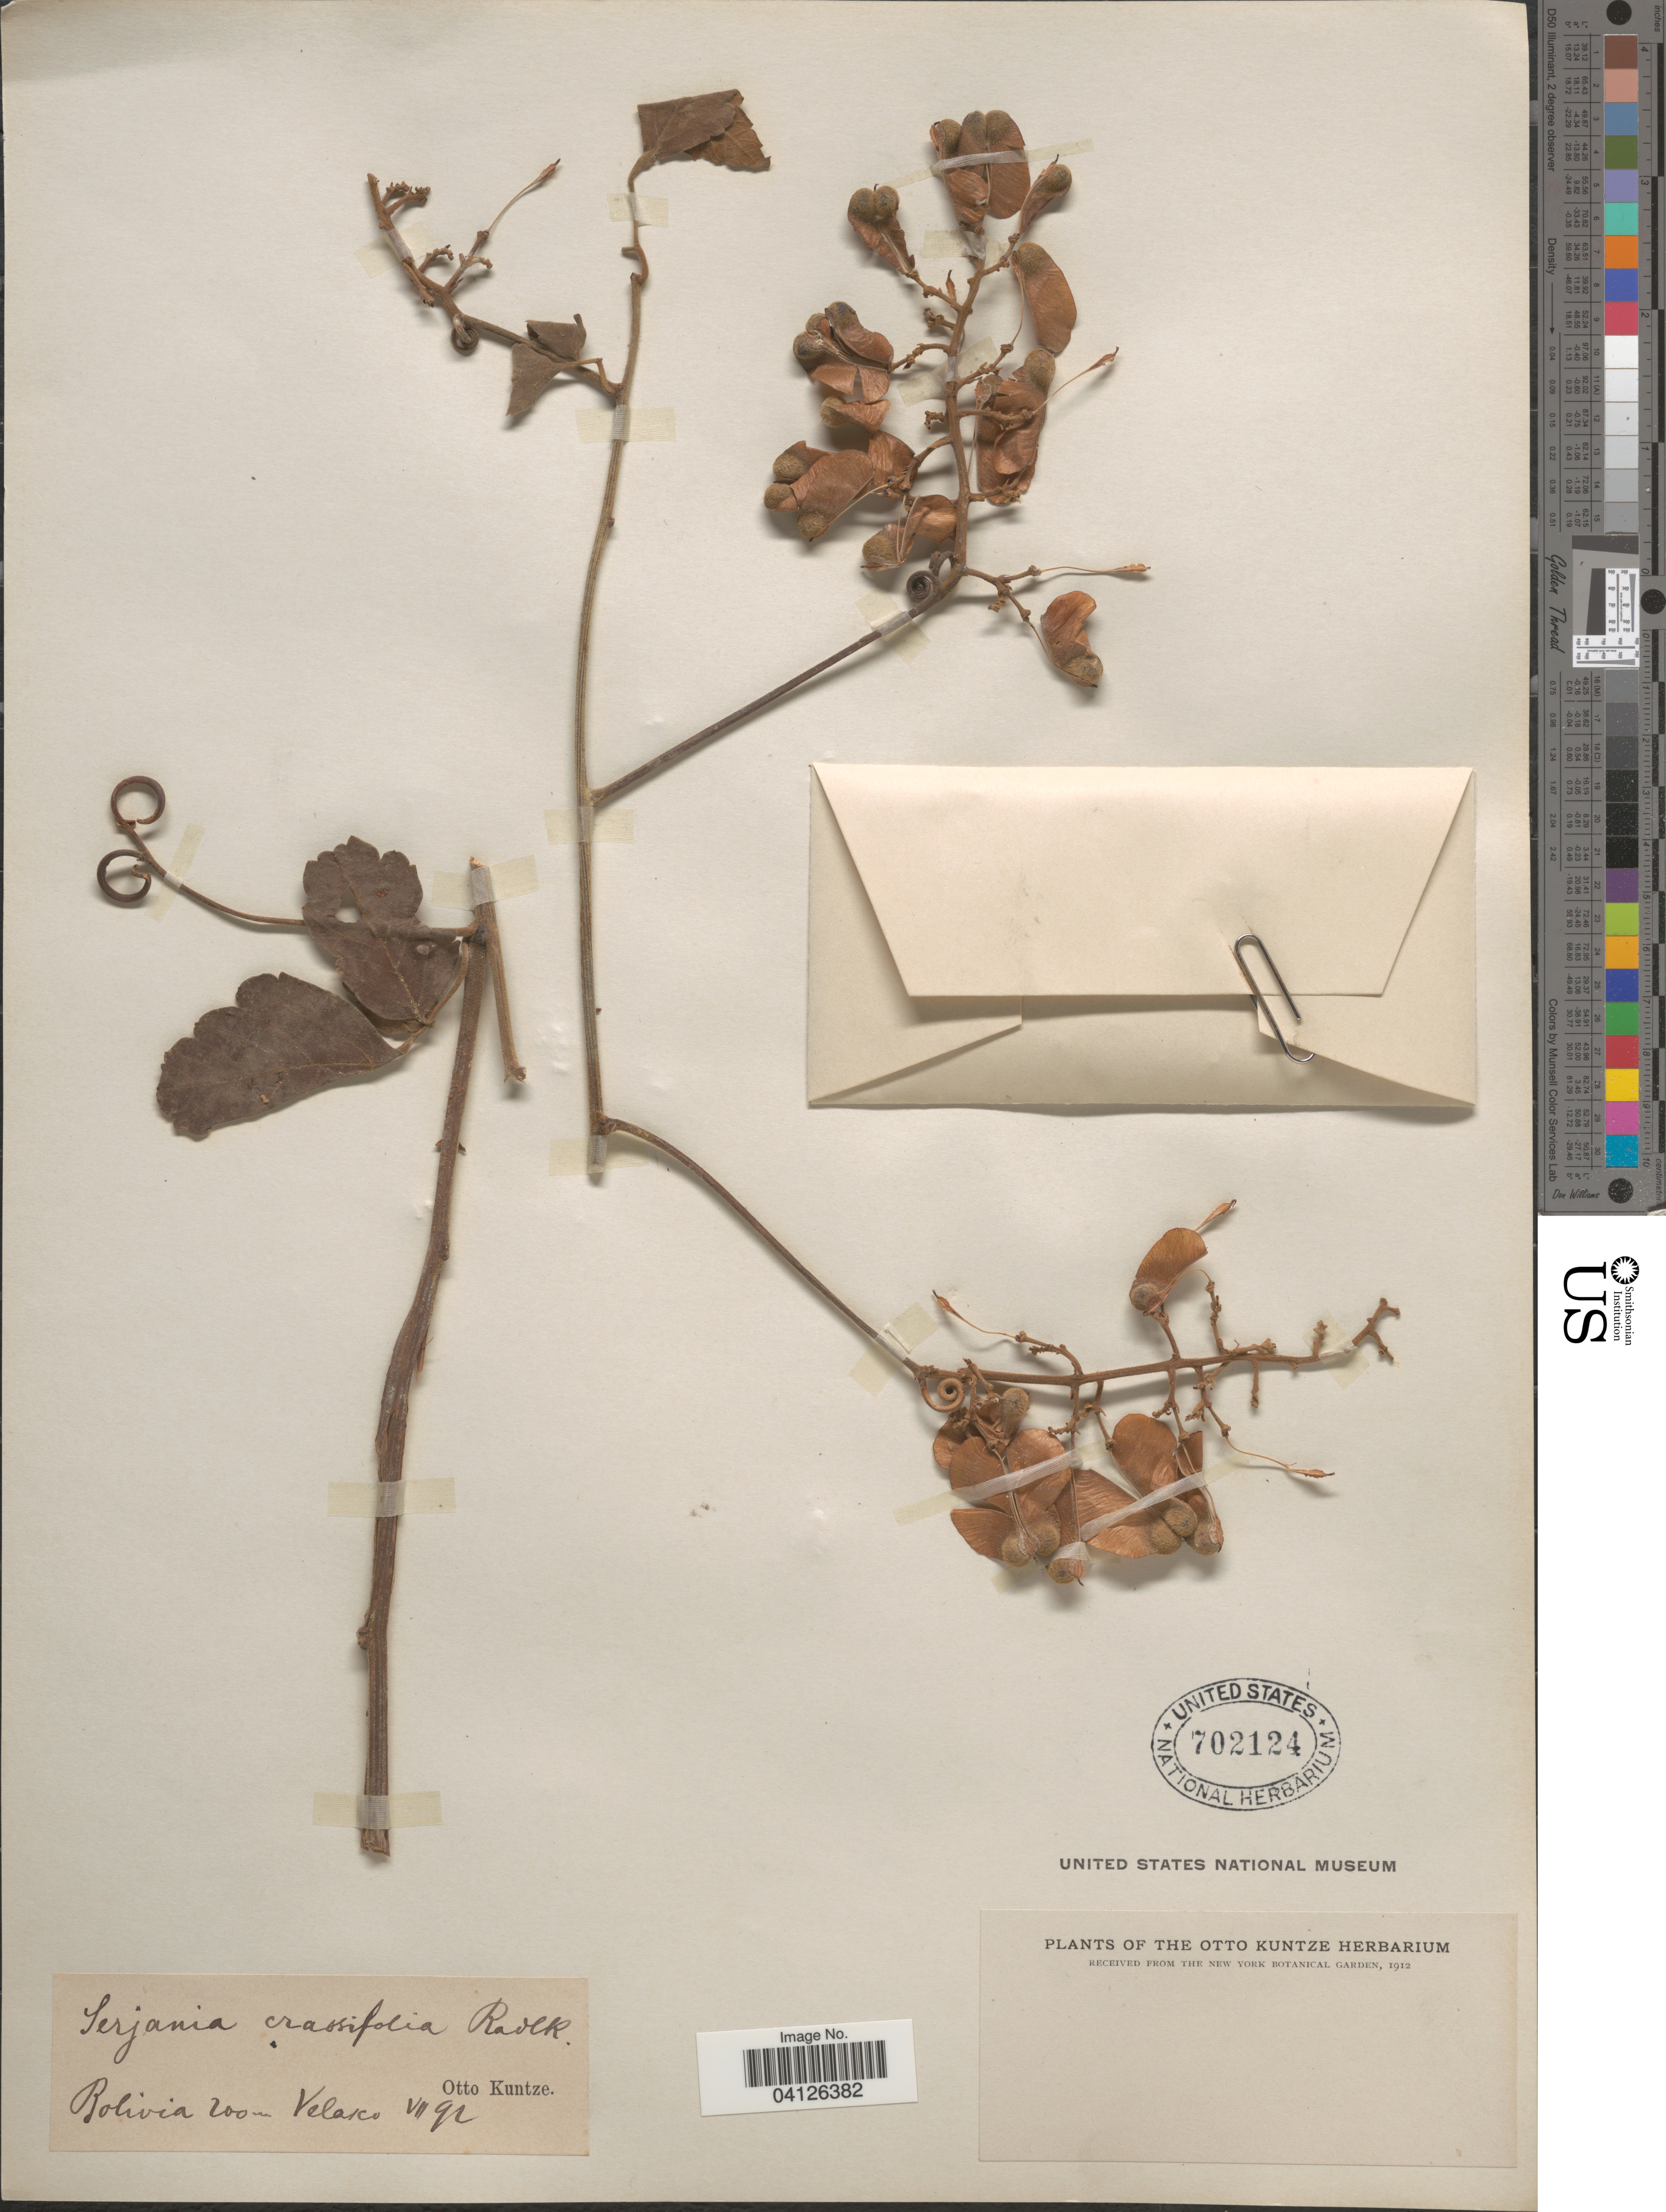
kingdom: Plantae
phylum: Tracheophyta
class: Magnoliopsida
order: Sapindales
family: Sapindaceae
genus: Serjania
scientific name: Serjania crassifolia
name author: Radlk.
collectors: -. Velasco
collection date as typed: Transcribed d/m/y: /7/92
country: Bolivia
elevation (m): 200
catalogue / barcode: US 702124